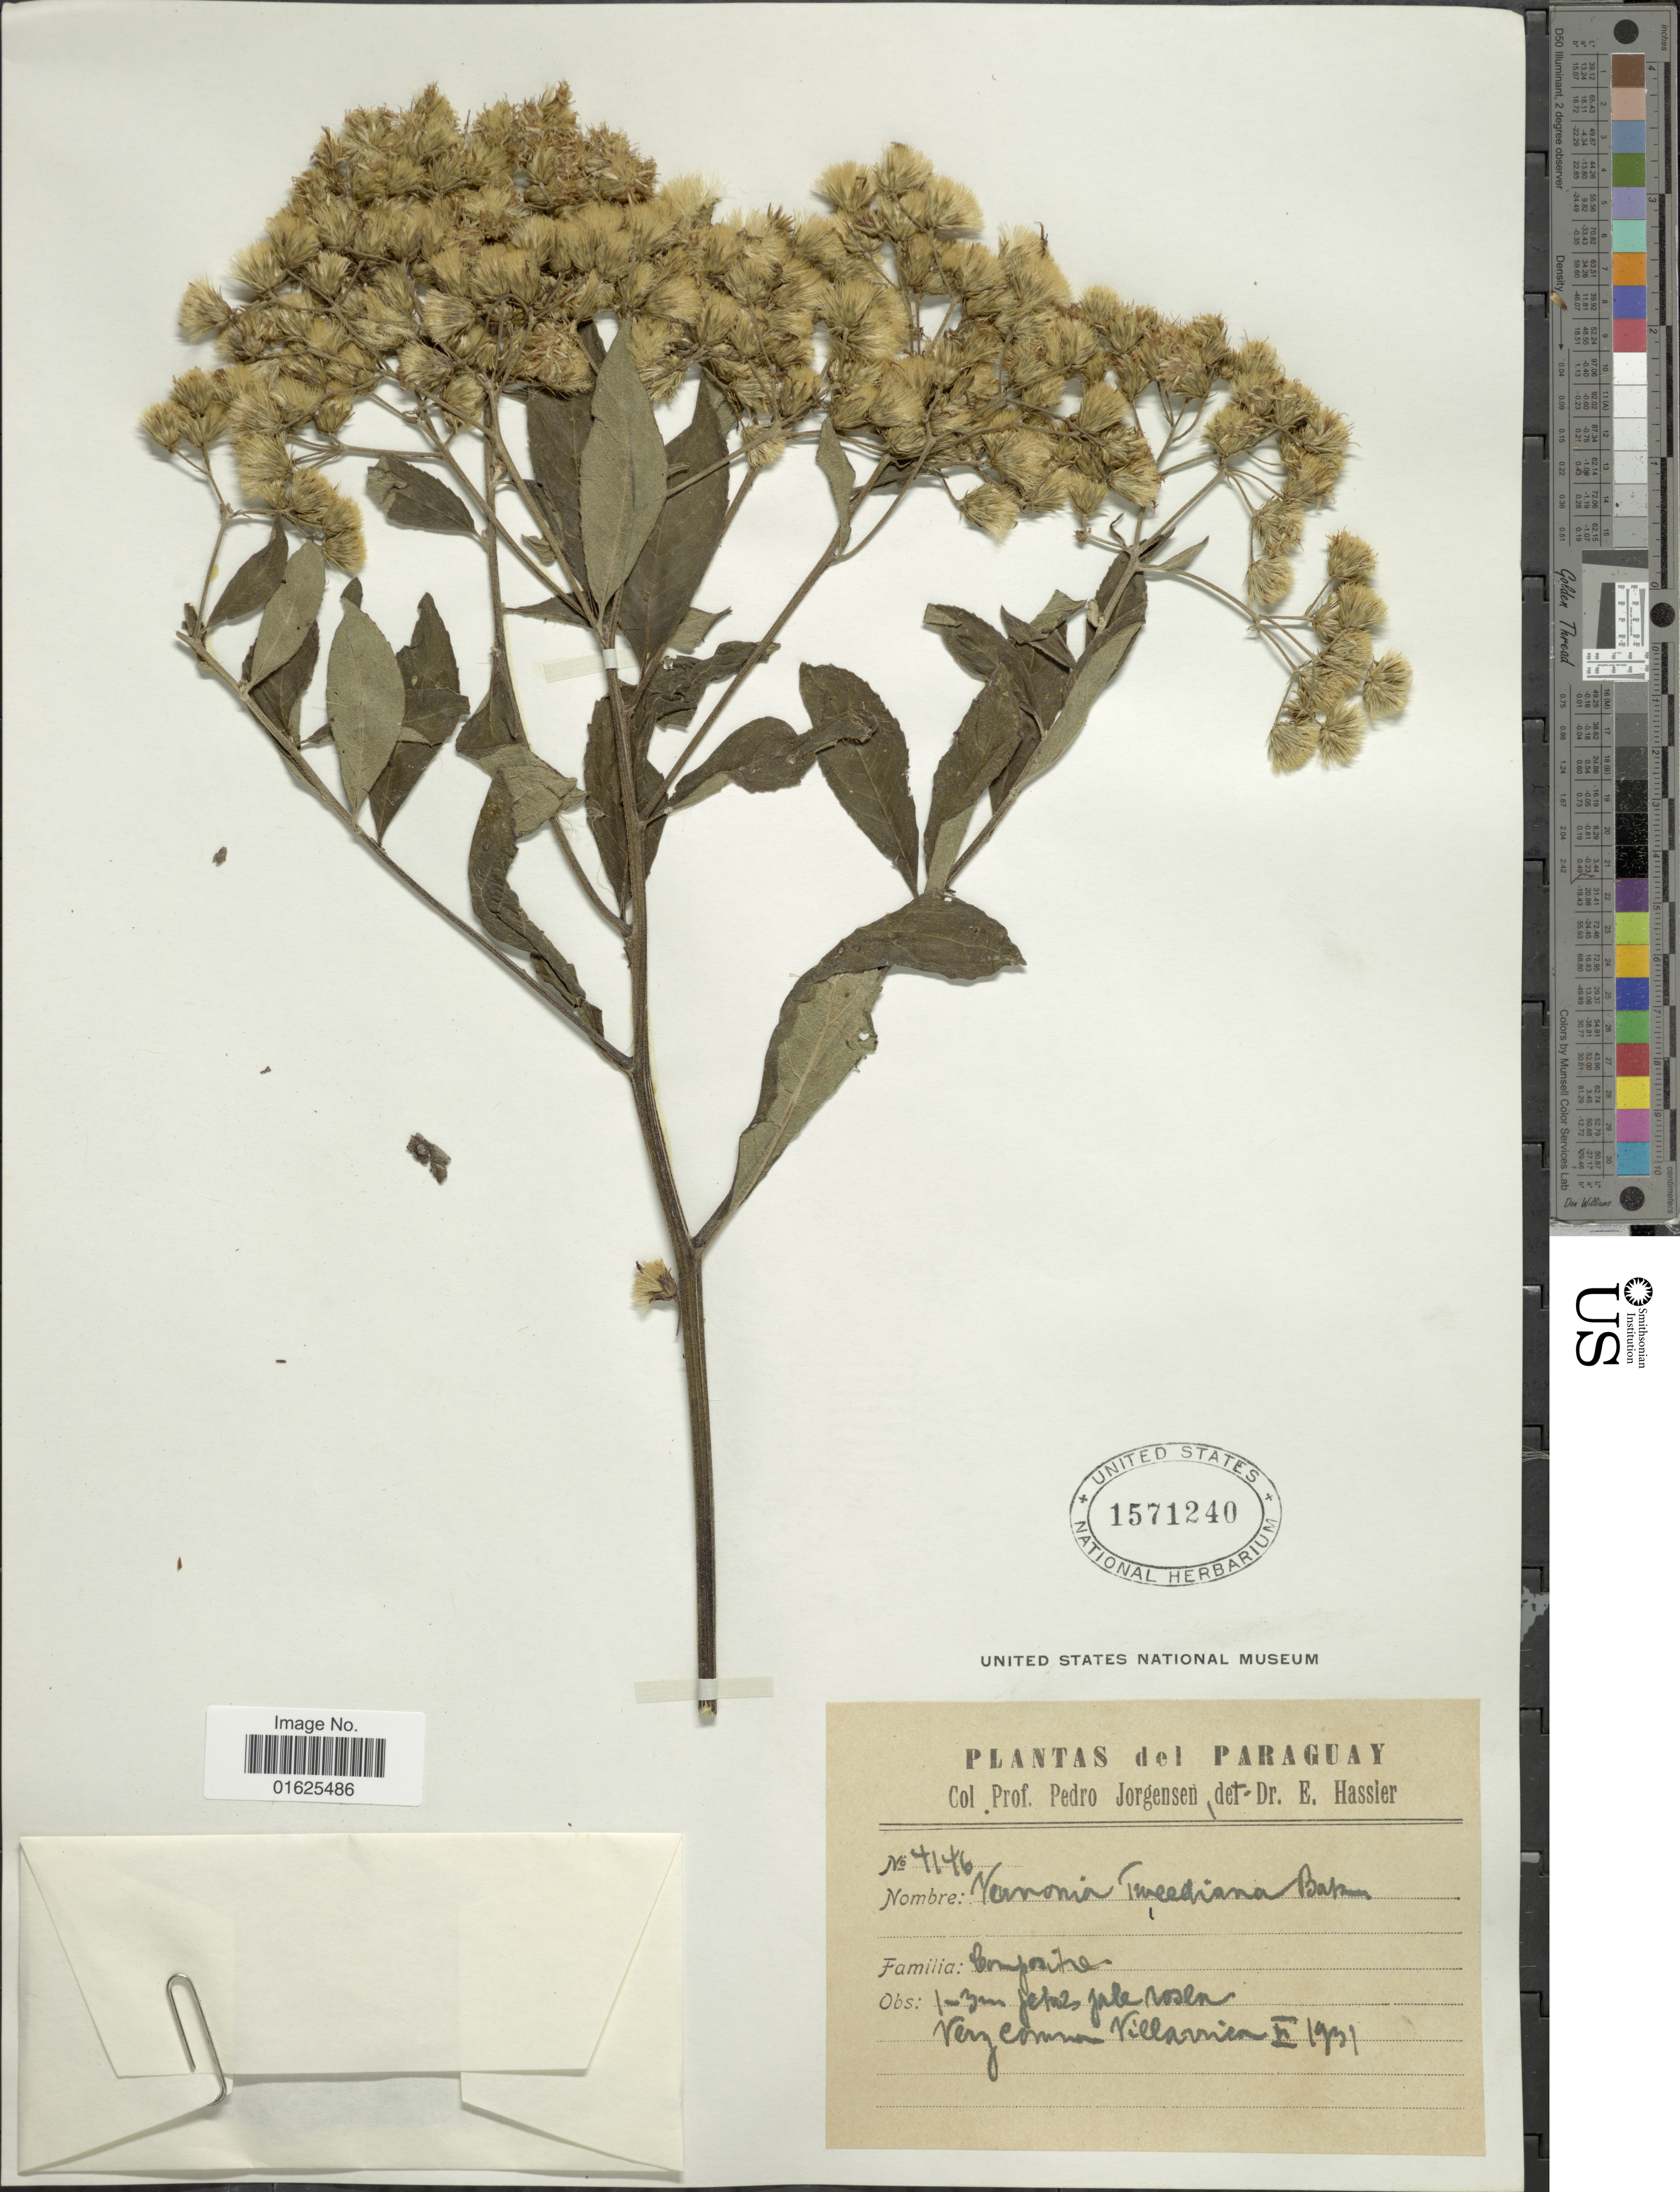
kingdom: Plantae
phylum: Tracheophyta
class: Magnoliopsida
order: Asterales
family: Asteraceae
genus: Vernonanthura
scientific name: Vernonanthura tweedieana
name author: (Baker) H. Rob.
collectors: P. Jörgensen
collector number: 4146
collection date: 1931-06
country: Paraguay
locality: Very common Villarrica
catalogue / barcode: US 1571240